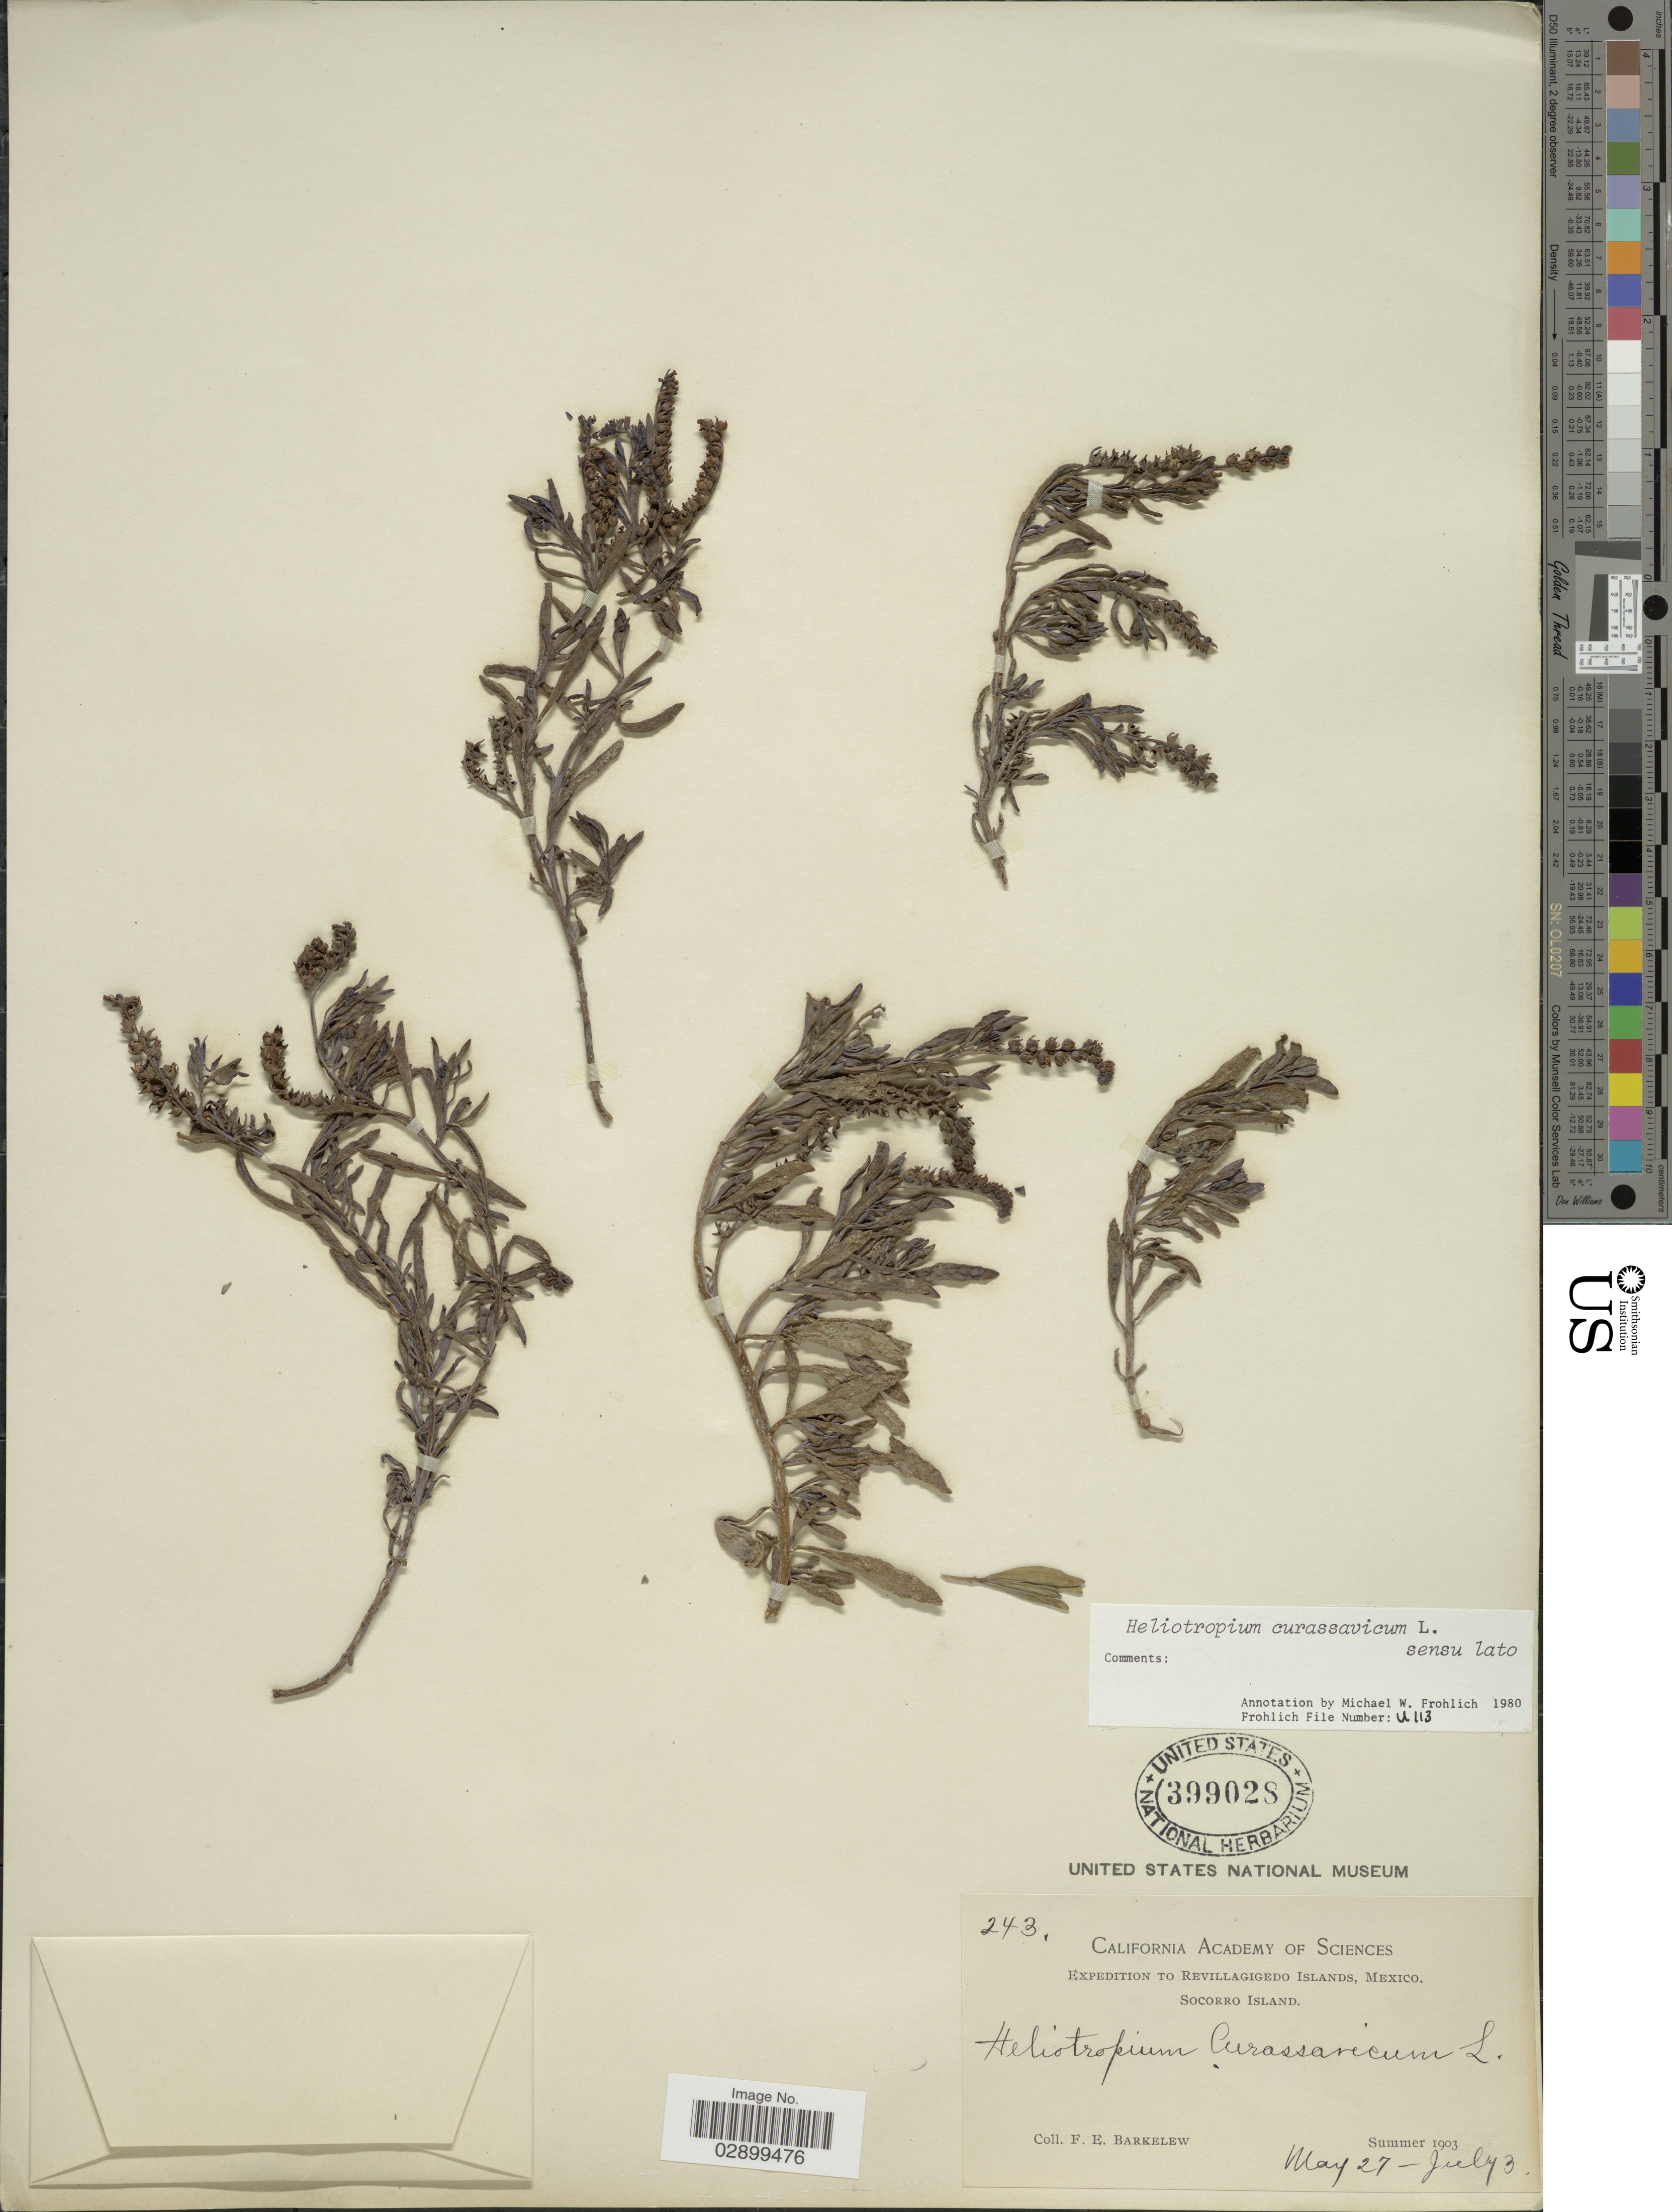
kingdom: Plantae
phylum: Tracheophyta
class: Magnoliopsida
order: Boraginales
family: Heliotropiaceae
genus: Heliotropium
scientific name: Heliotropium curassavicum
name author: L.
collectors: F. Barkelew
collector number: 243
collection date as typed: Summer 1903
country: Mexico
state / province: Colima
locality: Revillagigedo Islands, Socorro Island.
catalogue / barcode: US 399028